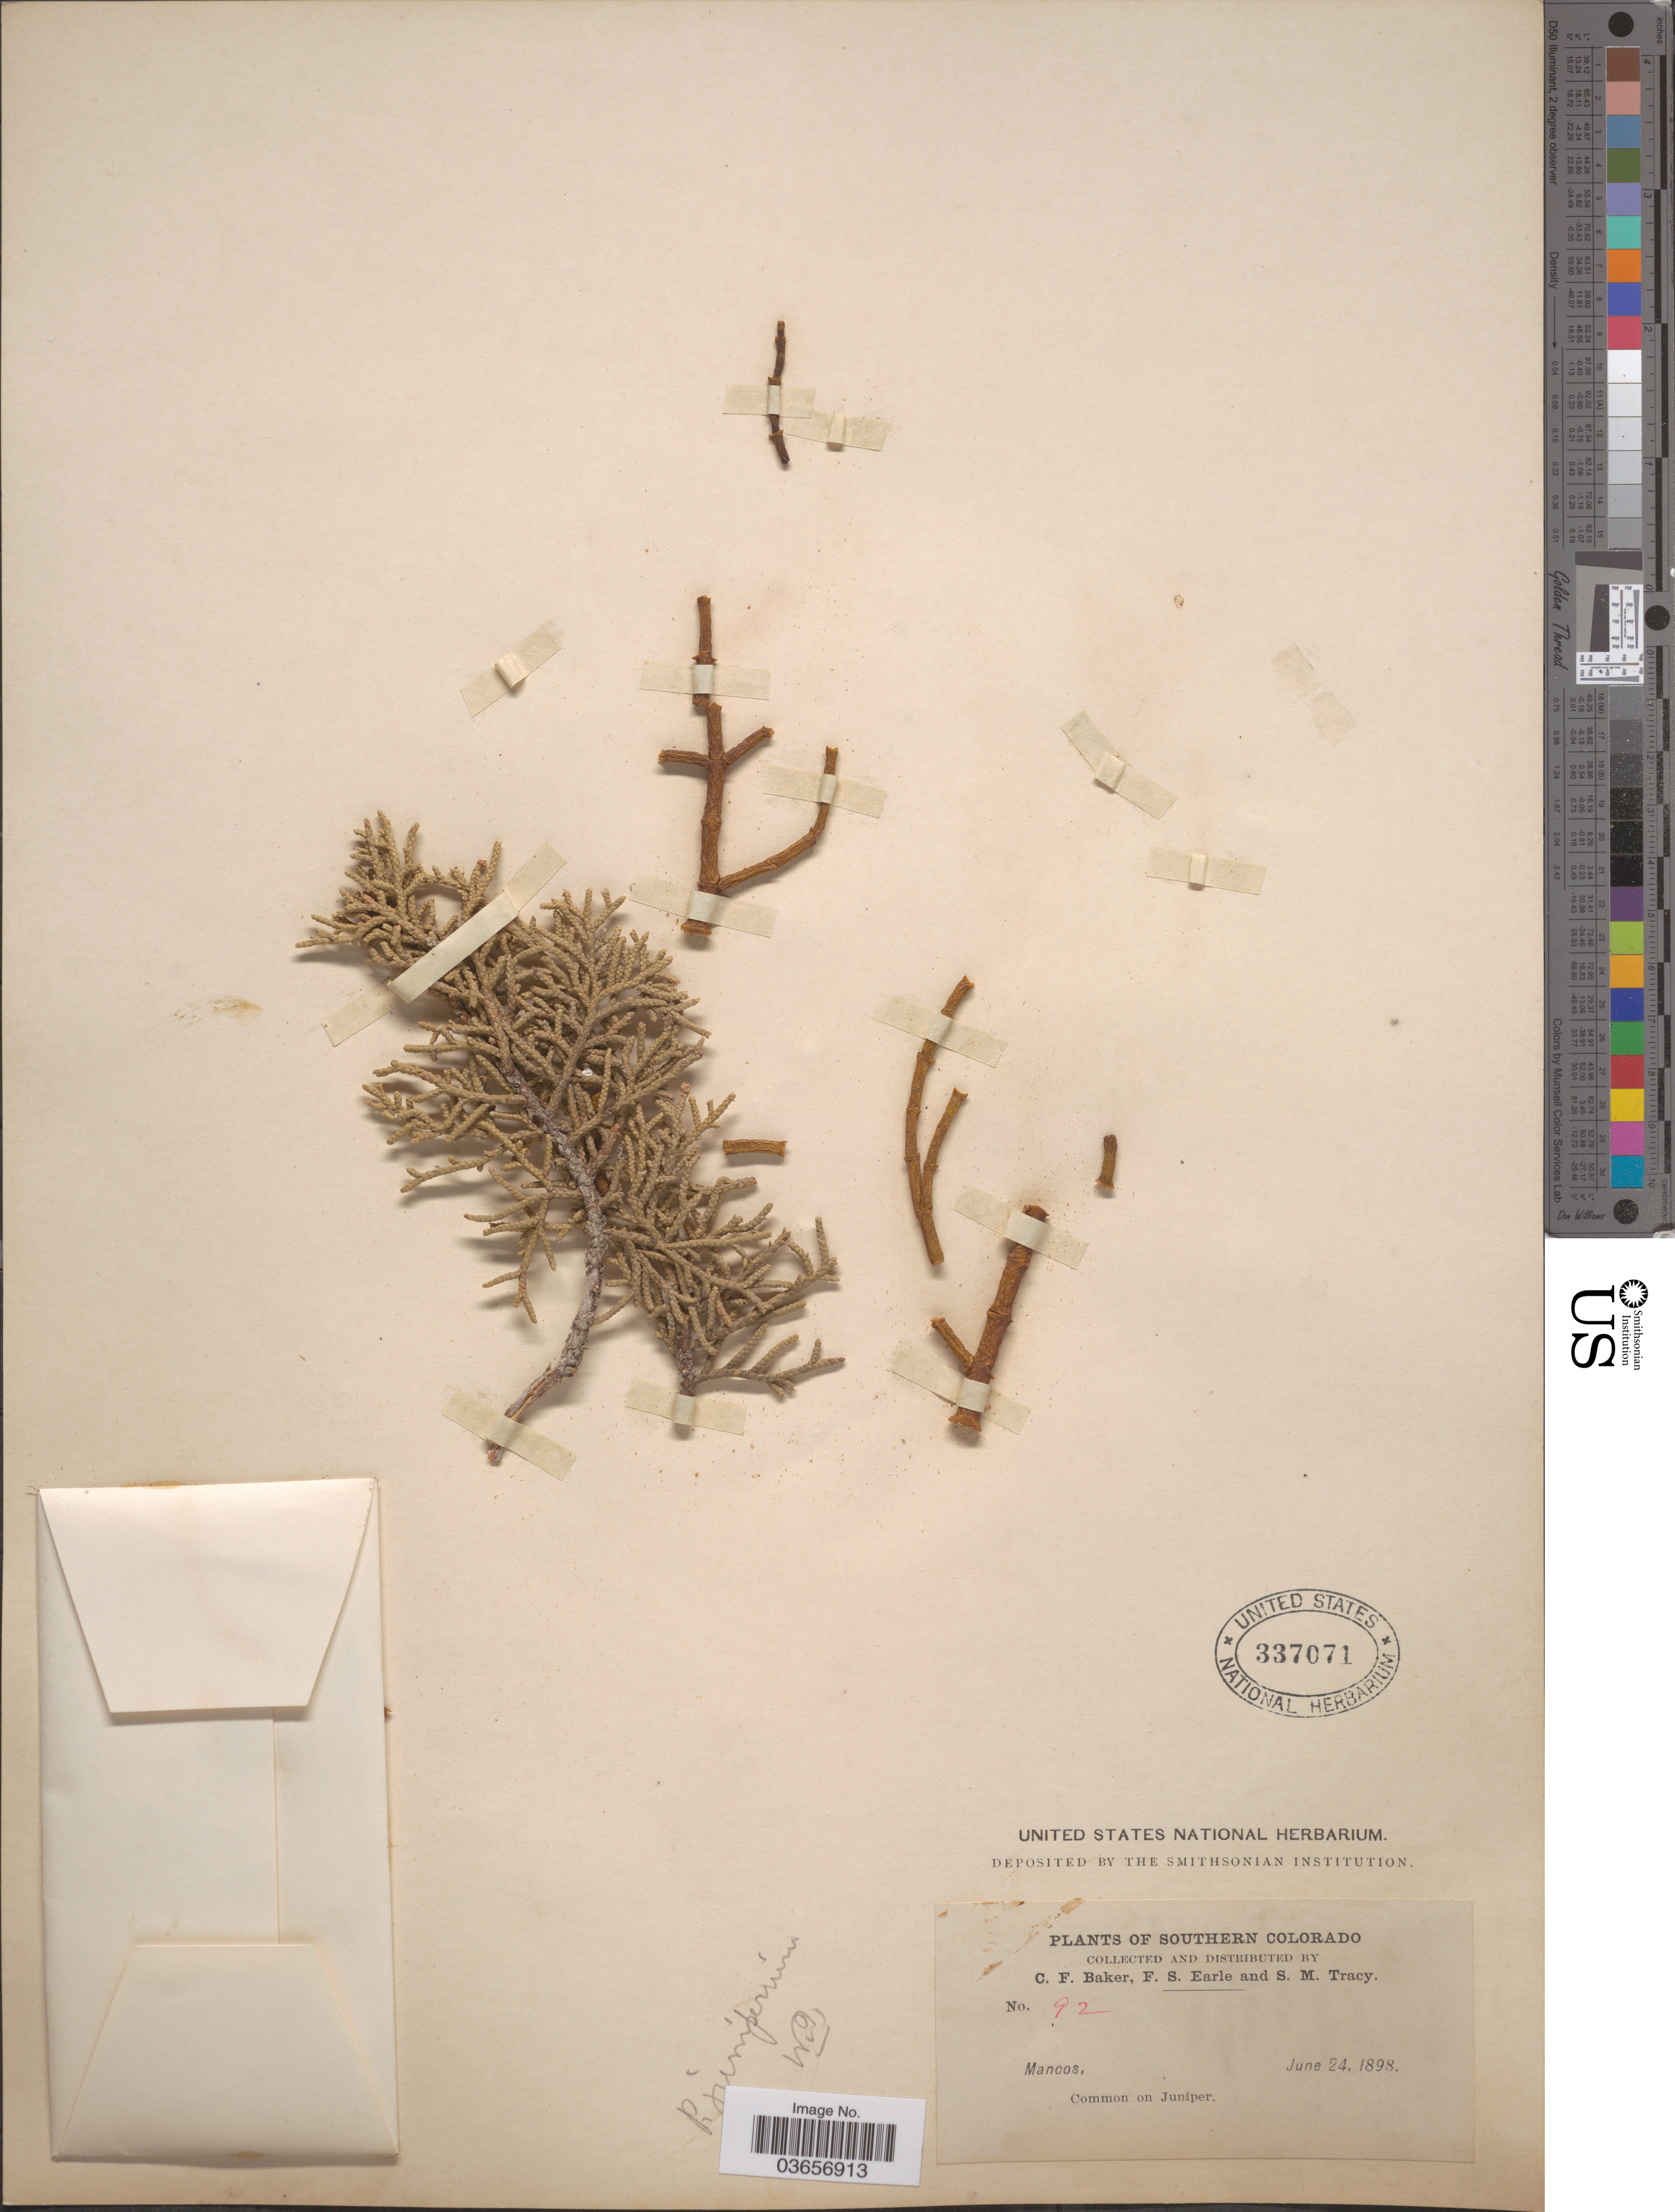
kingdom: Plantae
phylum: Tracheophyta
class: Magnoliopsida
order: Santalales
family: Viscaceae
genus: Phoradendron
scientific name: Phoradendron juniperinum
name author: Engelm. ex A. Gray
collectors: C. F. Baker, F. S. Earle & S. M. Tracy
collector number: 92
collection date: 1898-06-24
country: United States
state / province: Colorado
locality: Southern Colorado. Mancos.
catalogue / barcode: US 337071